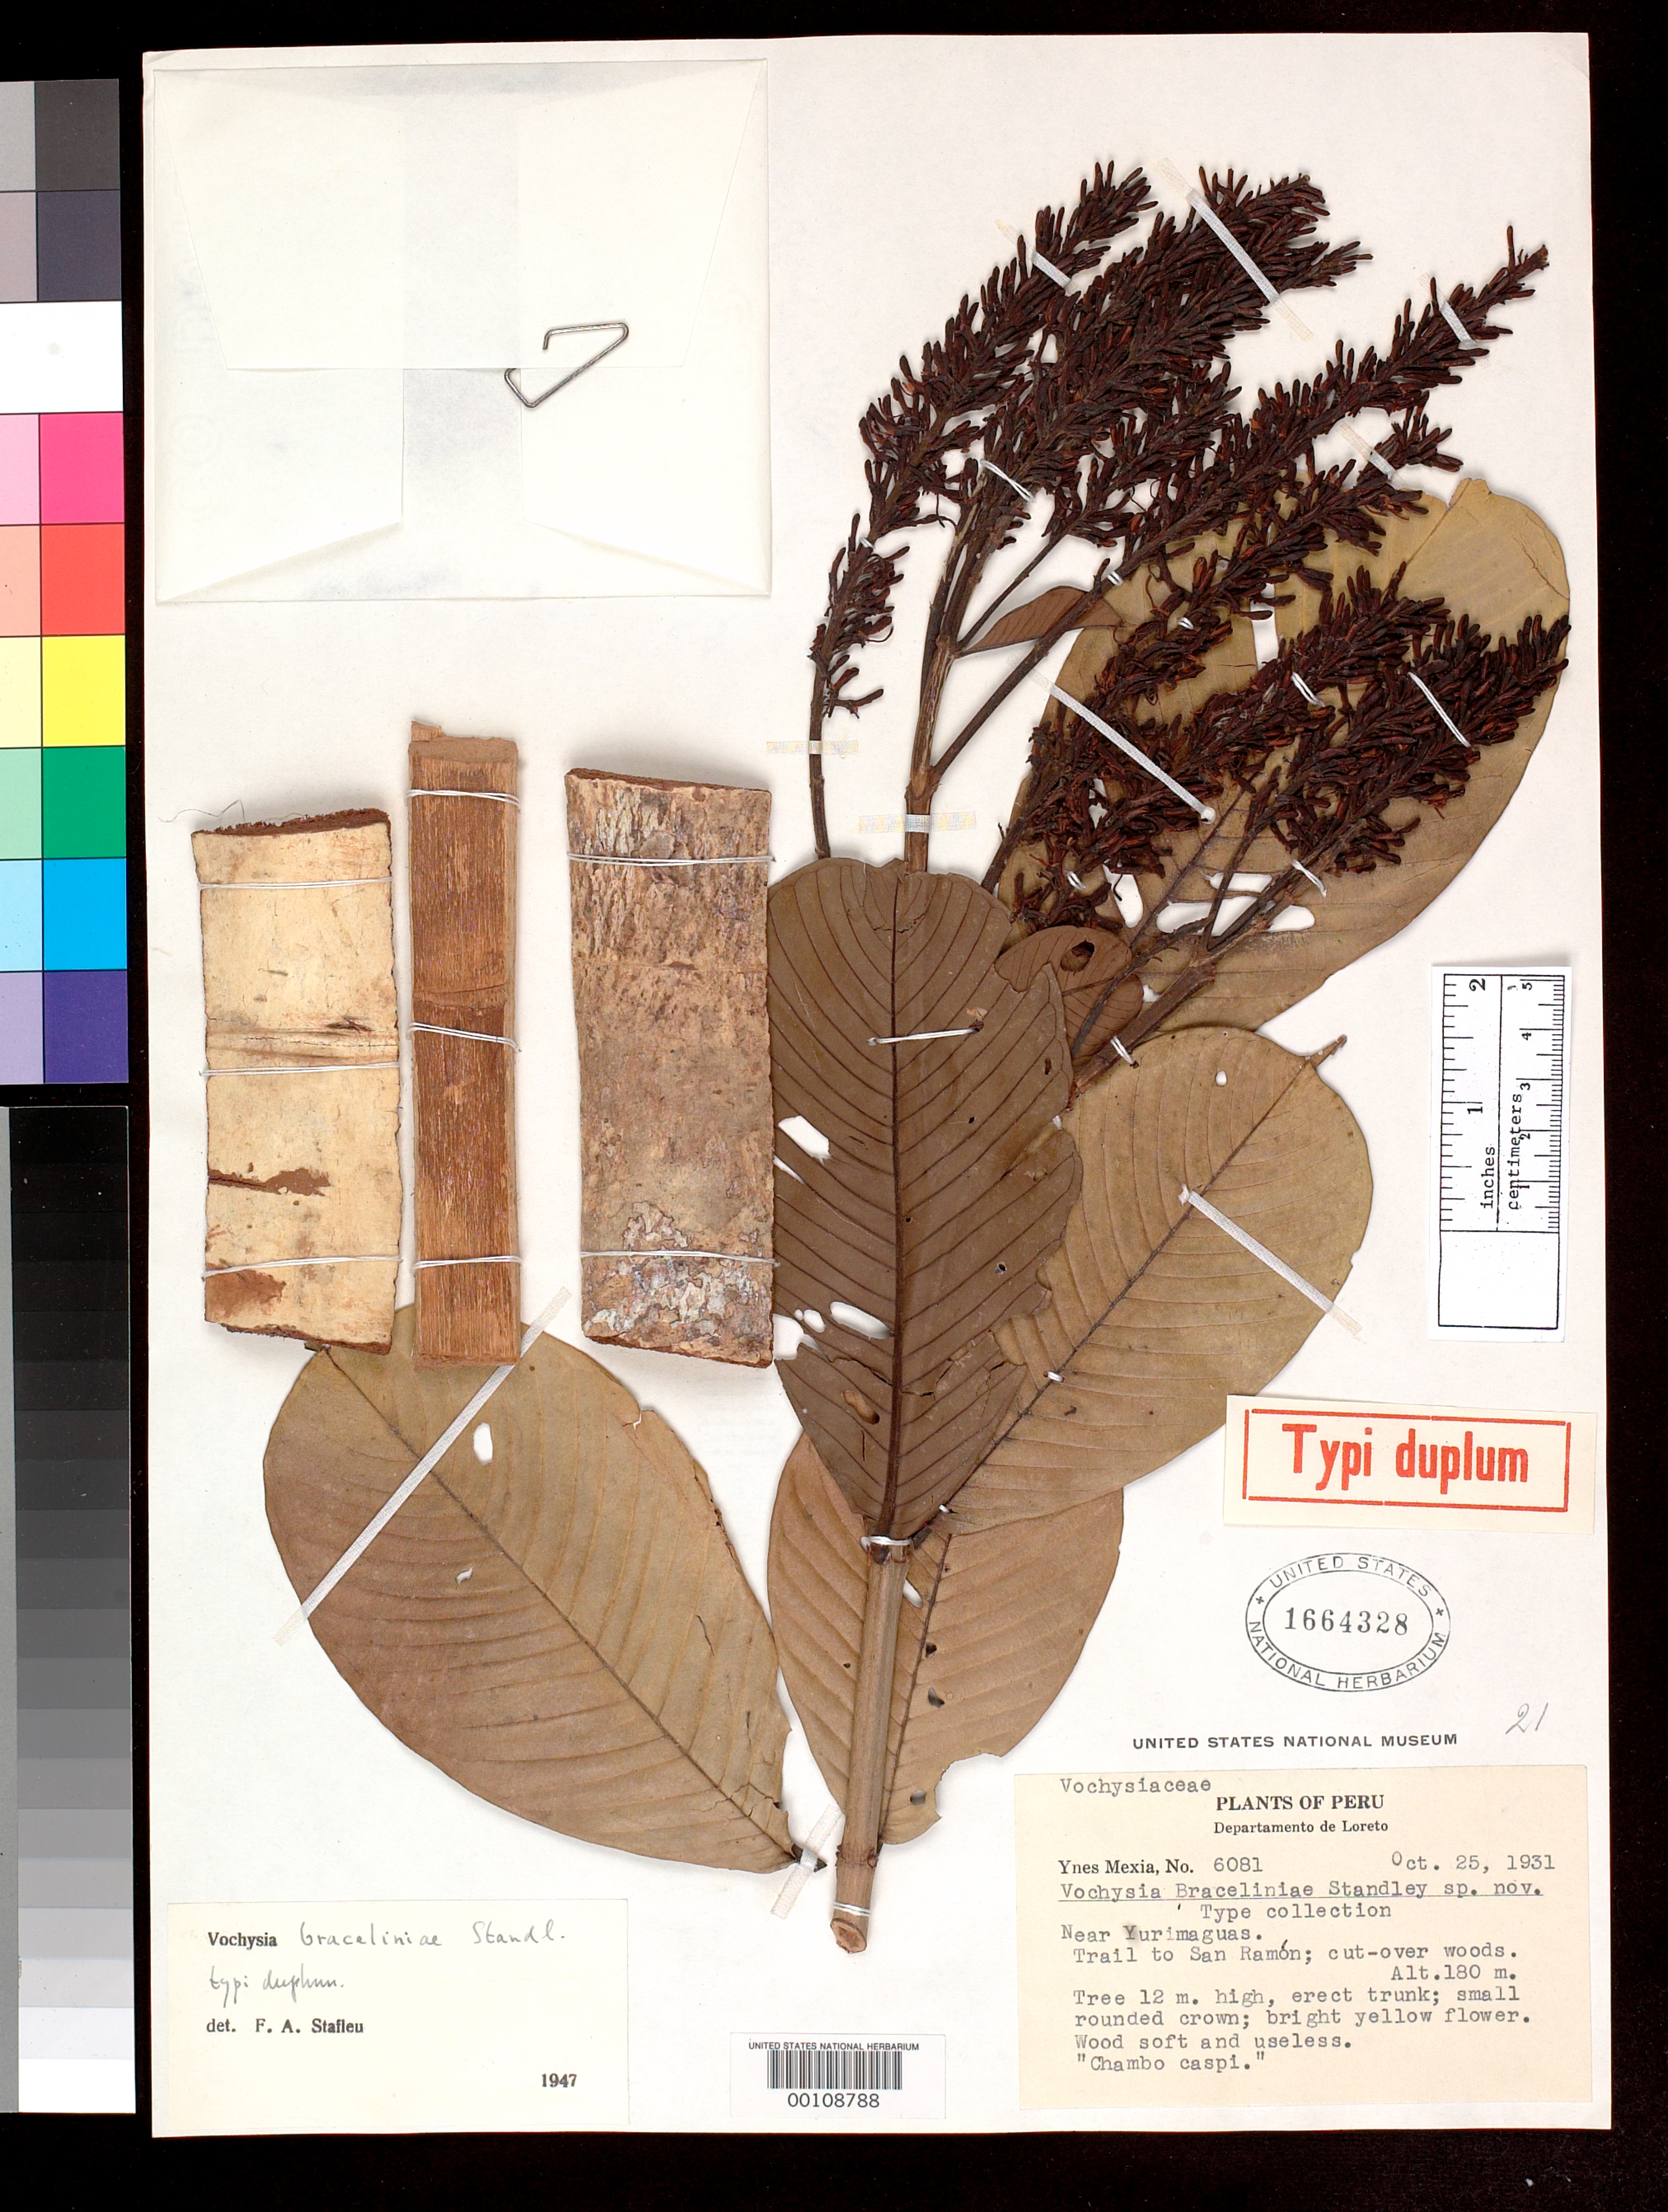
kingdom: Plantae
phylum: Tracheophyta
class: Magnoliopsida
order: Myrtales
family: Vochysiaceae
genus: Vochysia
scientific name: Vochysia bracelinae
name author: Standl.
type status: Isotype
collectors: Y. Mexia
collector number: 6081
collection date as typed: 25 Oct 1931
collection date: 1931-10-25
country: Peru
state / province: Loreto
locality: Near Yurimagua, trail to San Ramon.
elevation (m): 180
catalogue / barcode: US 1664328